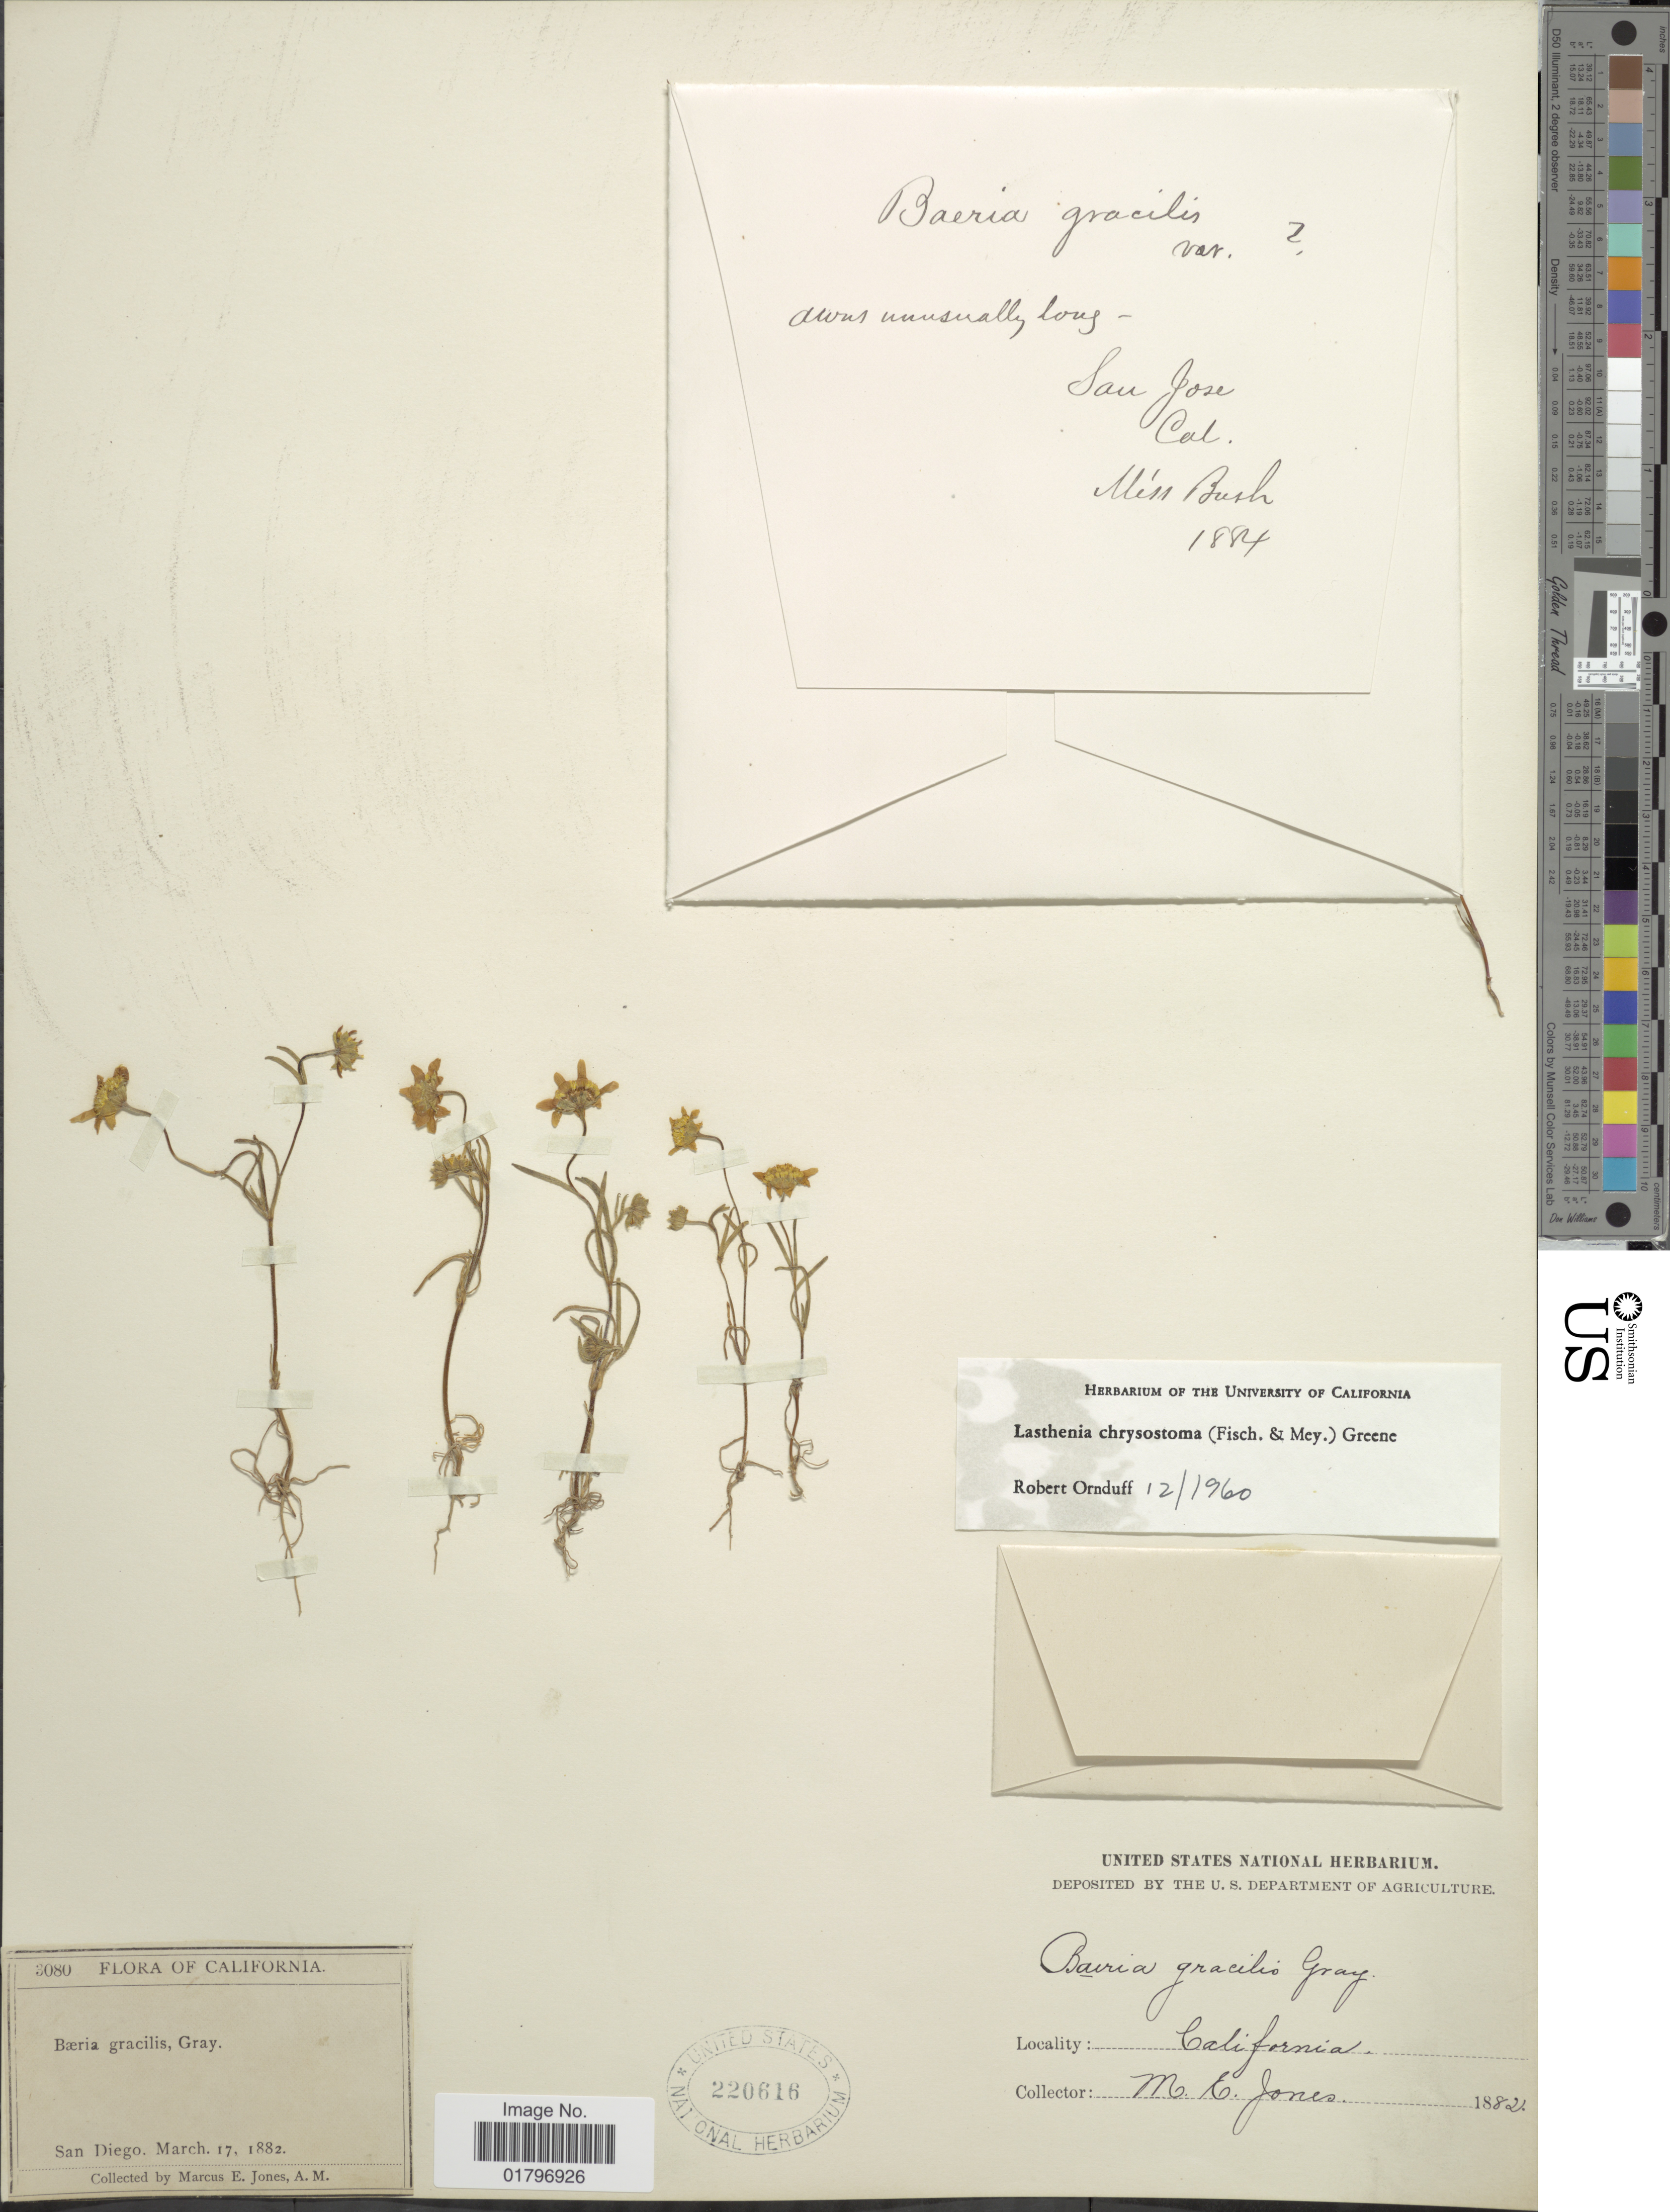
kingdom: Plantae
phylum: Tracheophyta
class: Magnoliopsida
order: Asterales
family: Asteraceae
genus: Lasthenia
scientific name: Lasthenia chrysostoma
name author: (Fisch. & C.A. Mey.) Greene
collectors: M. E. Jones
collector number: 3080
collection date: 1882-03-17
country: United States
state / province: California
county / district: San Diego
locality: San Diego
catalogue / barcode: US 220616